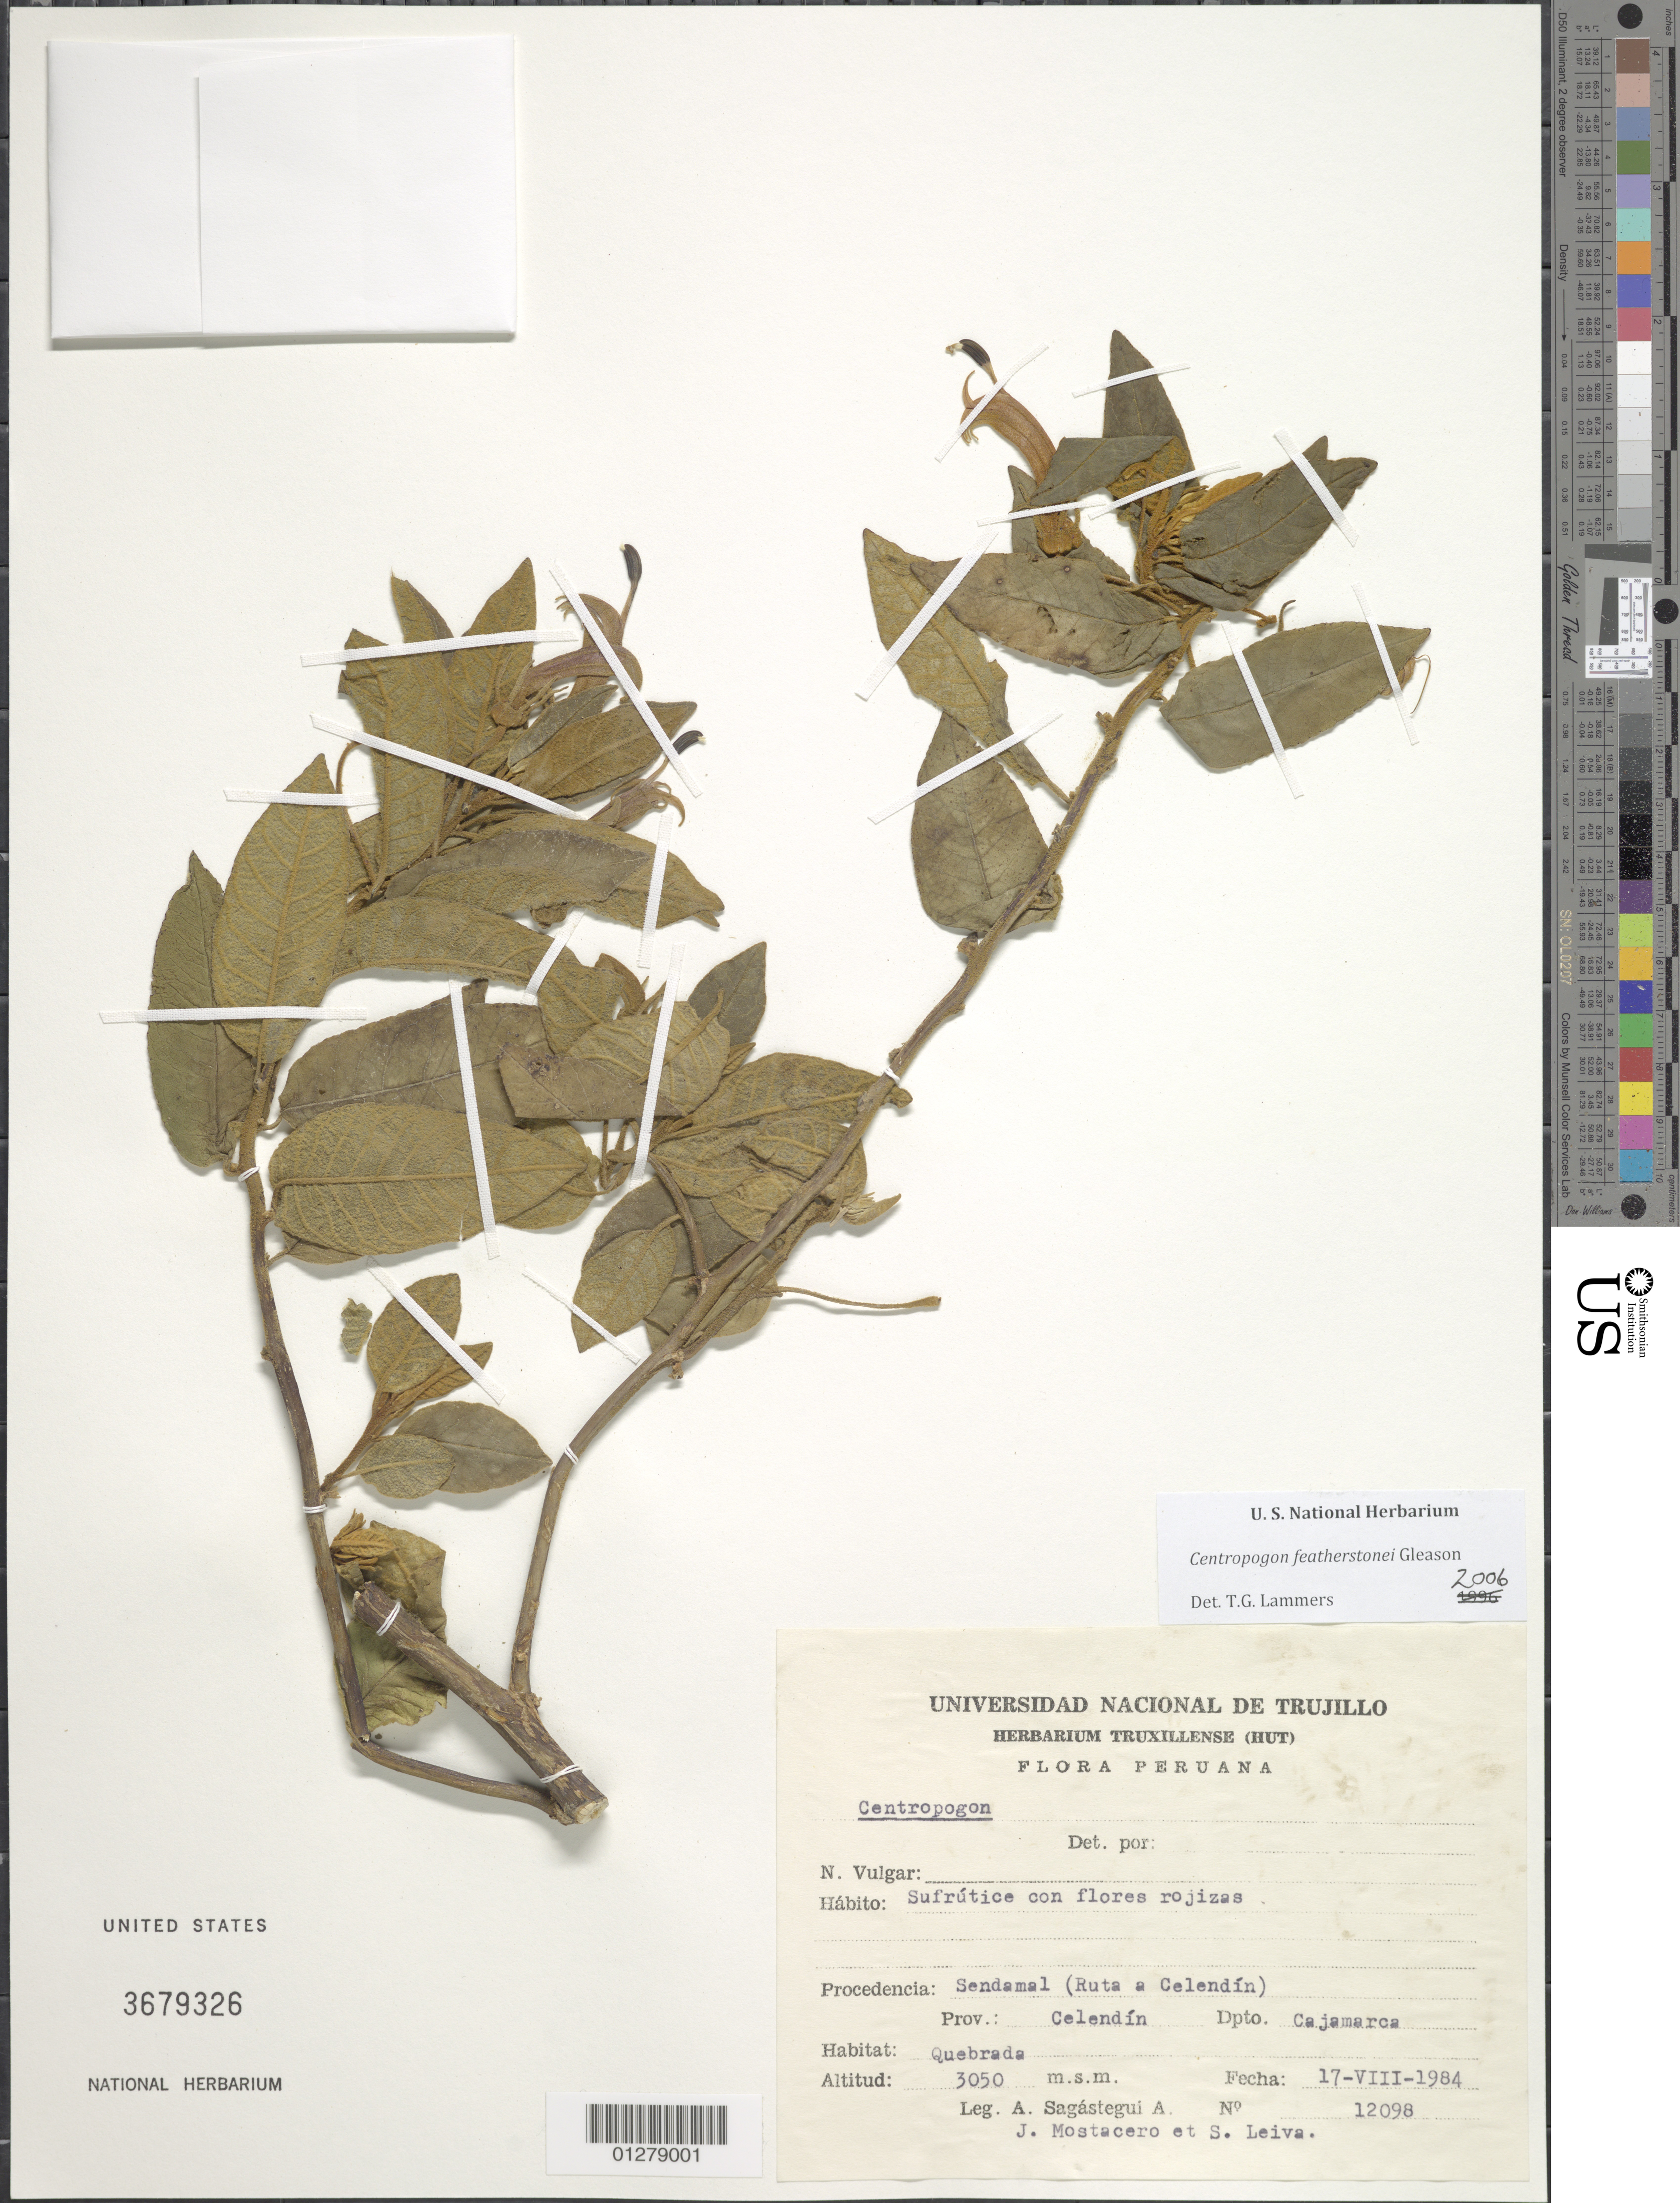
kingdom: Plantae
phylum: Tracheophyta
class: Magnoliopsida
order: Asterales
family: Campanulaceae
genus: Centropogon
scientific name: Centropogon featherstonei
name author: Gleason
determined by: Lammers, T. G.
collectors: A. Sagástegui A., J. Mostacero L. & S. Leiva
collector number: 12098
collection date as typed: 17-VIII-1984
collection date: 1984-08-17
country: Peru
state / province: Cajamarca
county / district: Celendín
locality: Sendamal (Ruta a Celendin).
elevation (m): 3050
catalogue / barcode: US 3679326